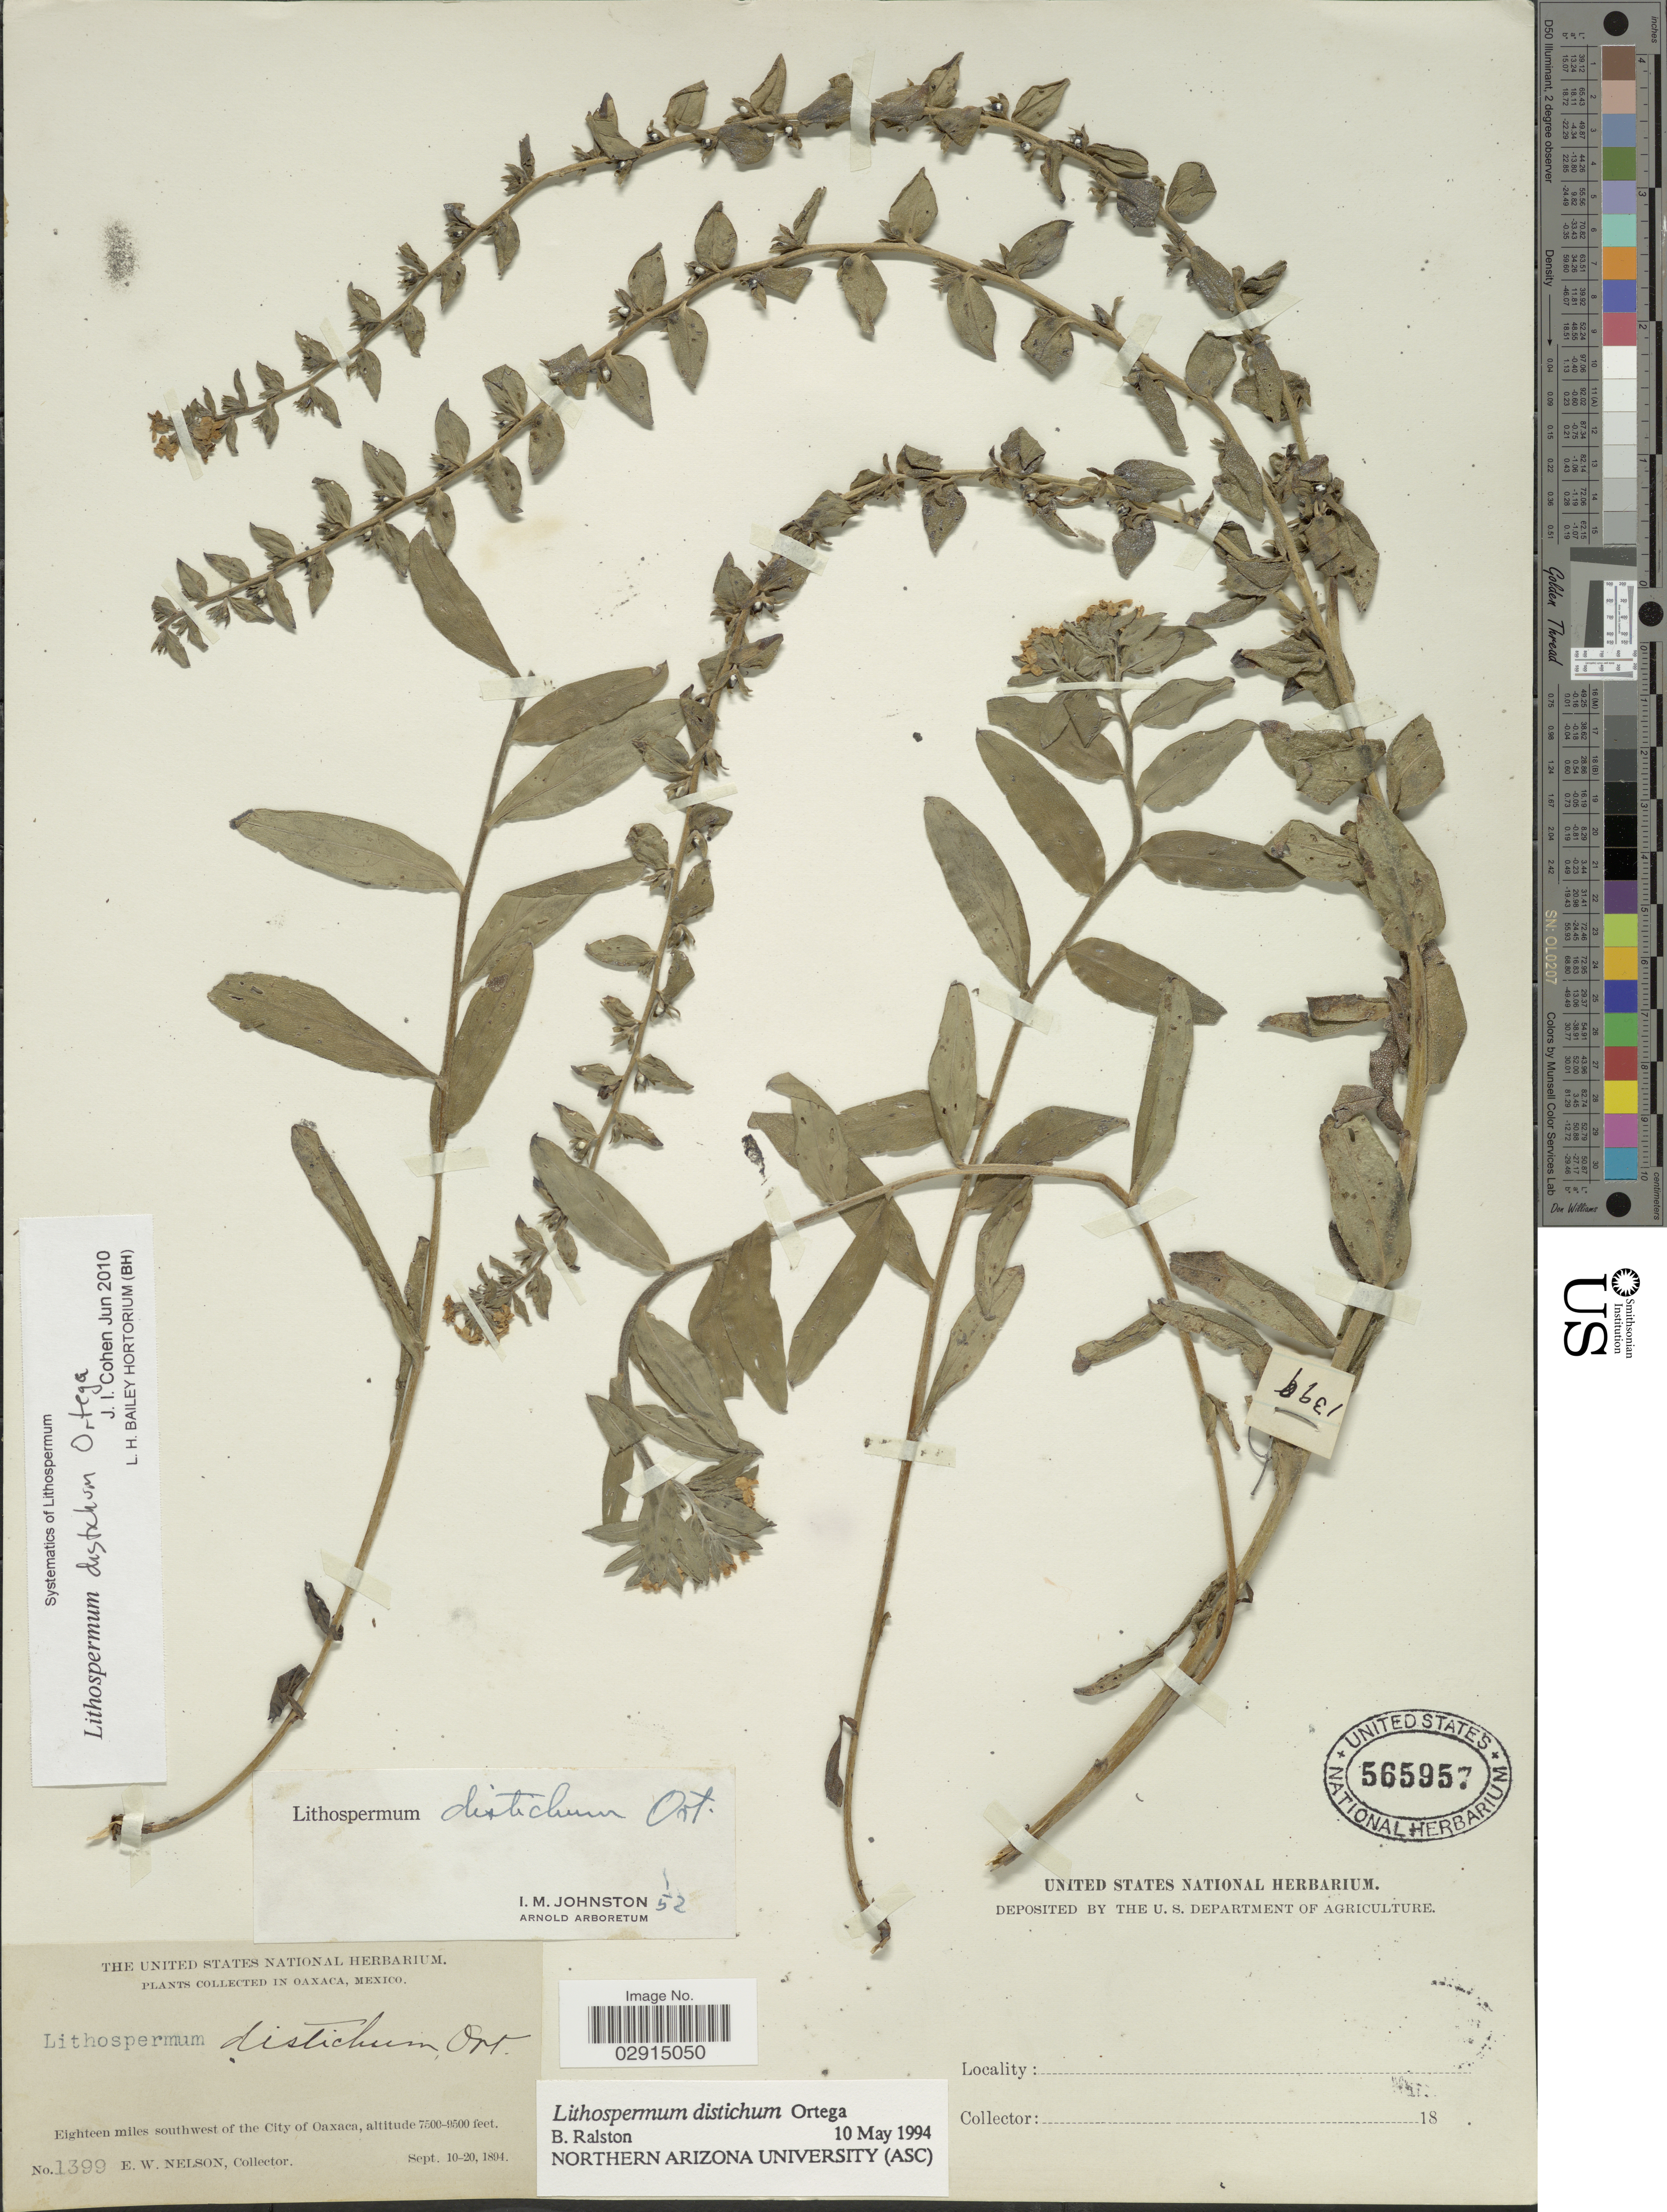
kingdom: Plantae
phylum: Tracheophyta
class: Magnoliopsida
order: Boraginales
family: Boraginaceae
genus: Lithospermum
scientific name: Lithospermum distichum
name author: Ortega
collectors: E. W. Nelson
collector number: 1399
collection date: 1894-09-10/1894-09-20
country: Mexico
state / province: Oaxaca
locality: Eighteen miles southwest of the City of Oaxaca.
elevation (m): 2286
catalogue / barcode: US 565957